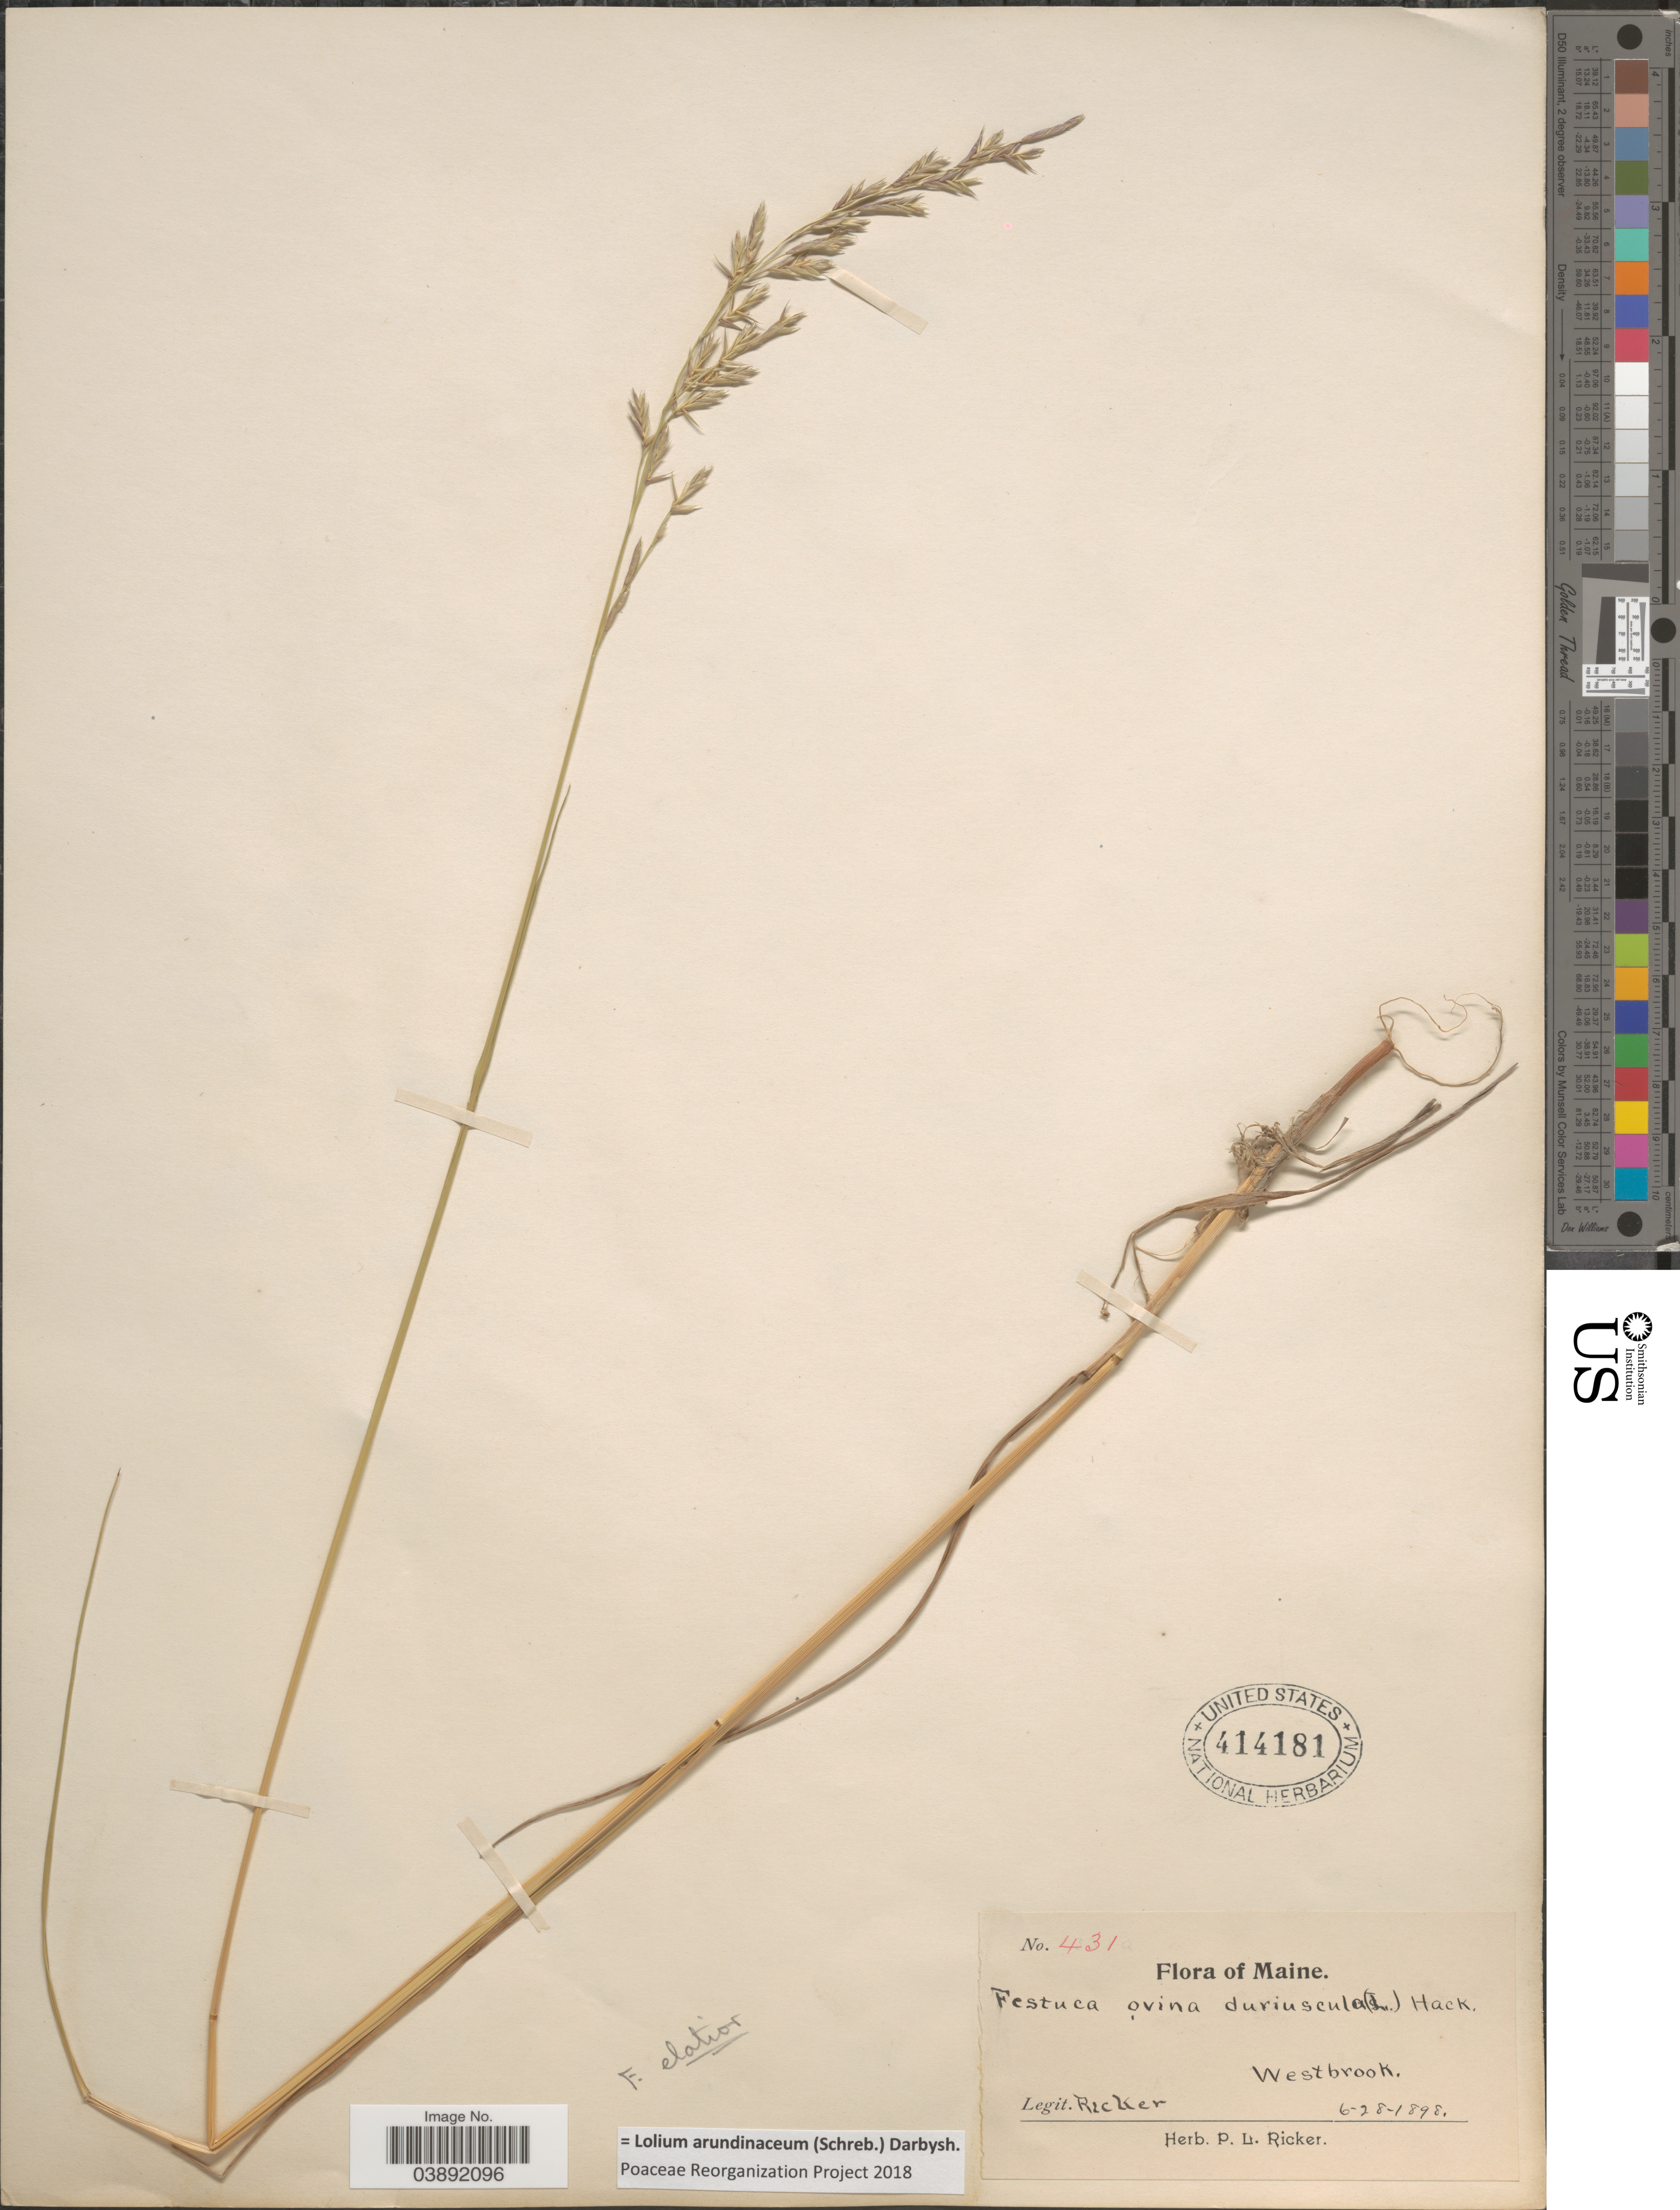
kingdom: Plantae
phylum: Tracheophyta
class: Liliopsida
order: Poales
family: Poaceae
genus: Lolium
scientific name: Lolium arundinaceum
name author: (Schreb.) Darbysh.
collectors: P. Ricker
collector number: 431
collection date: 1898-06-28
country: United States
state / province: Maine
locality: Westbrook.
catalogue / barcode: US 414181